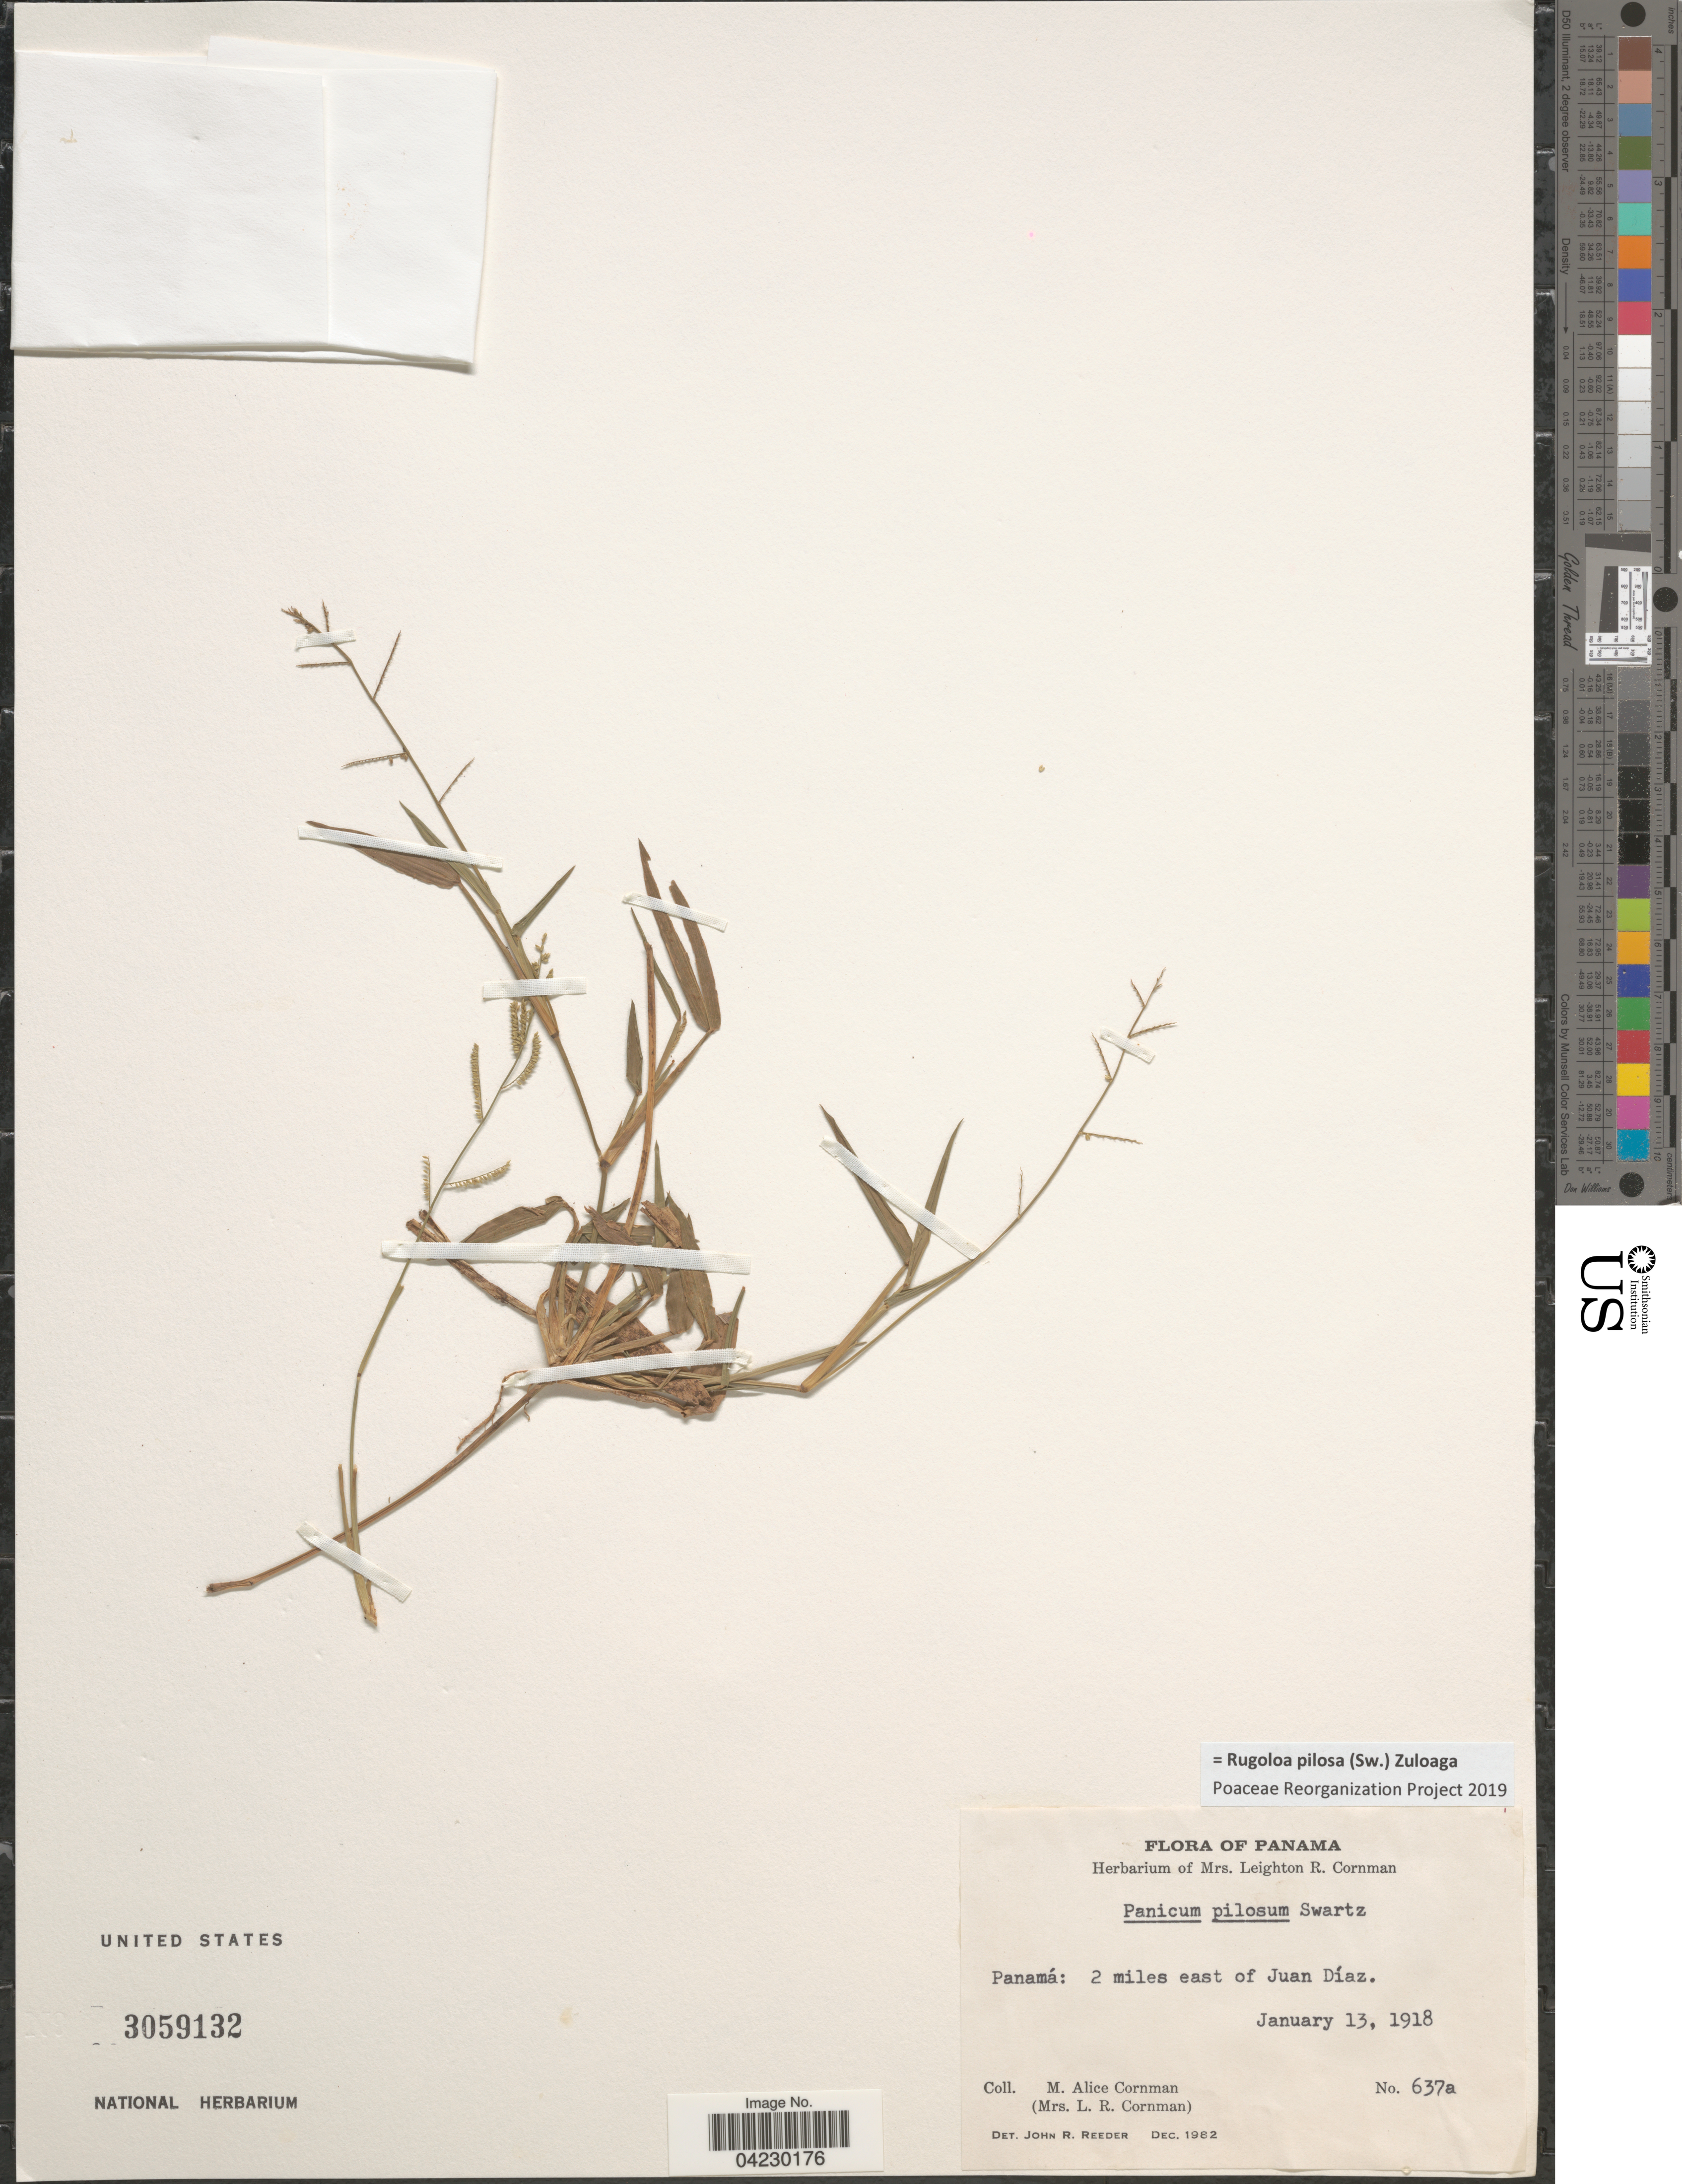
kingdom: Plantae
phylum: Tracheophyta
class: Liliopsida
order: Poales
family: Poaceae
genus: Rugoloa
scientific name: Rugoloa pilosa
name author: (Sw.) Zuloaga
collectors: M. Cornman & L. Cornman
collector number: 637a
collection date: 1918-01-13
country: Panama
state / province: Panamá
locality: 2 miles east of Juan DÍaz.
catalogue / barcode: US 3059132